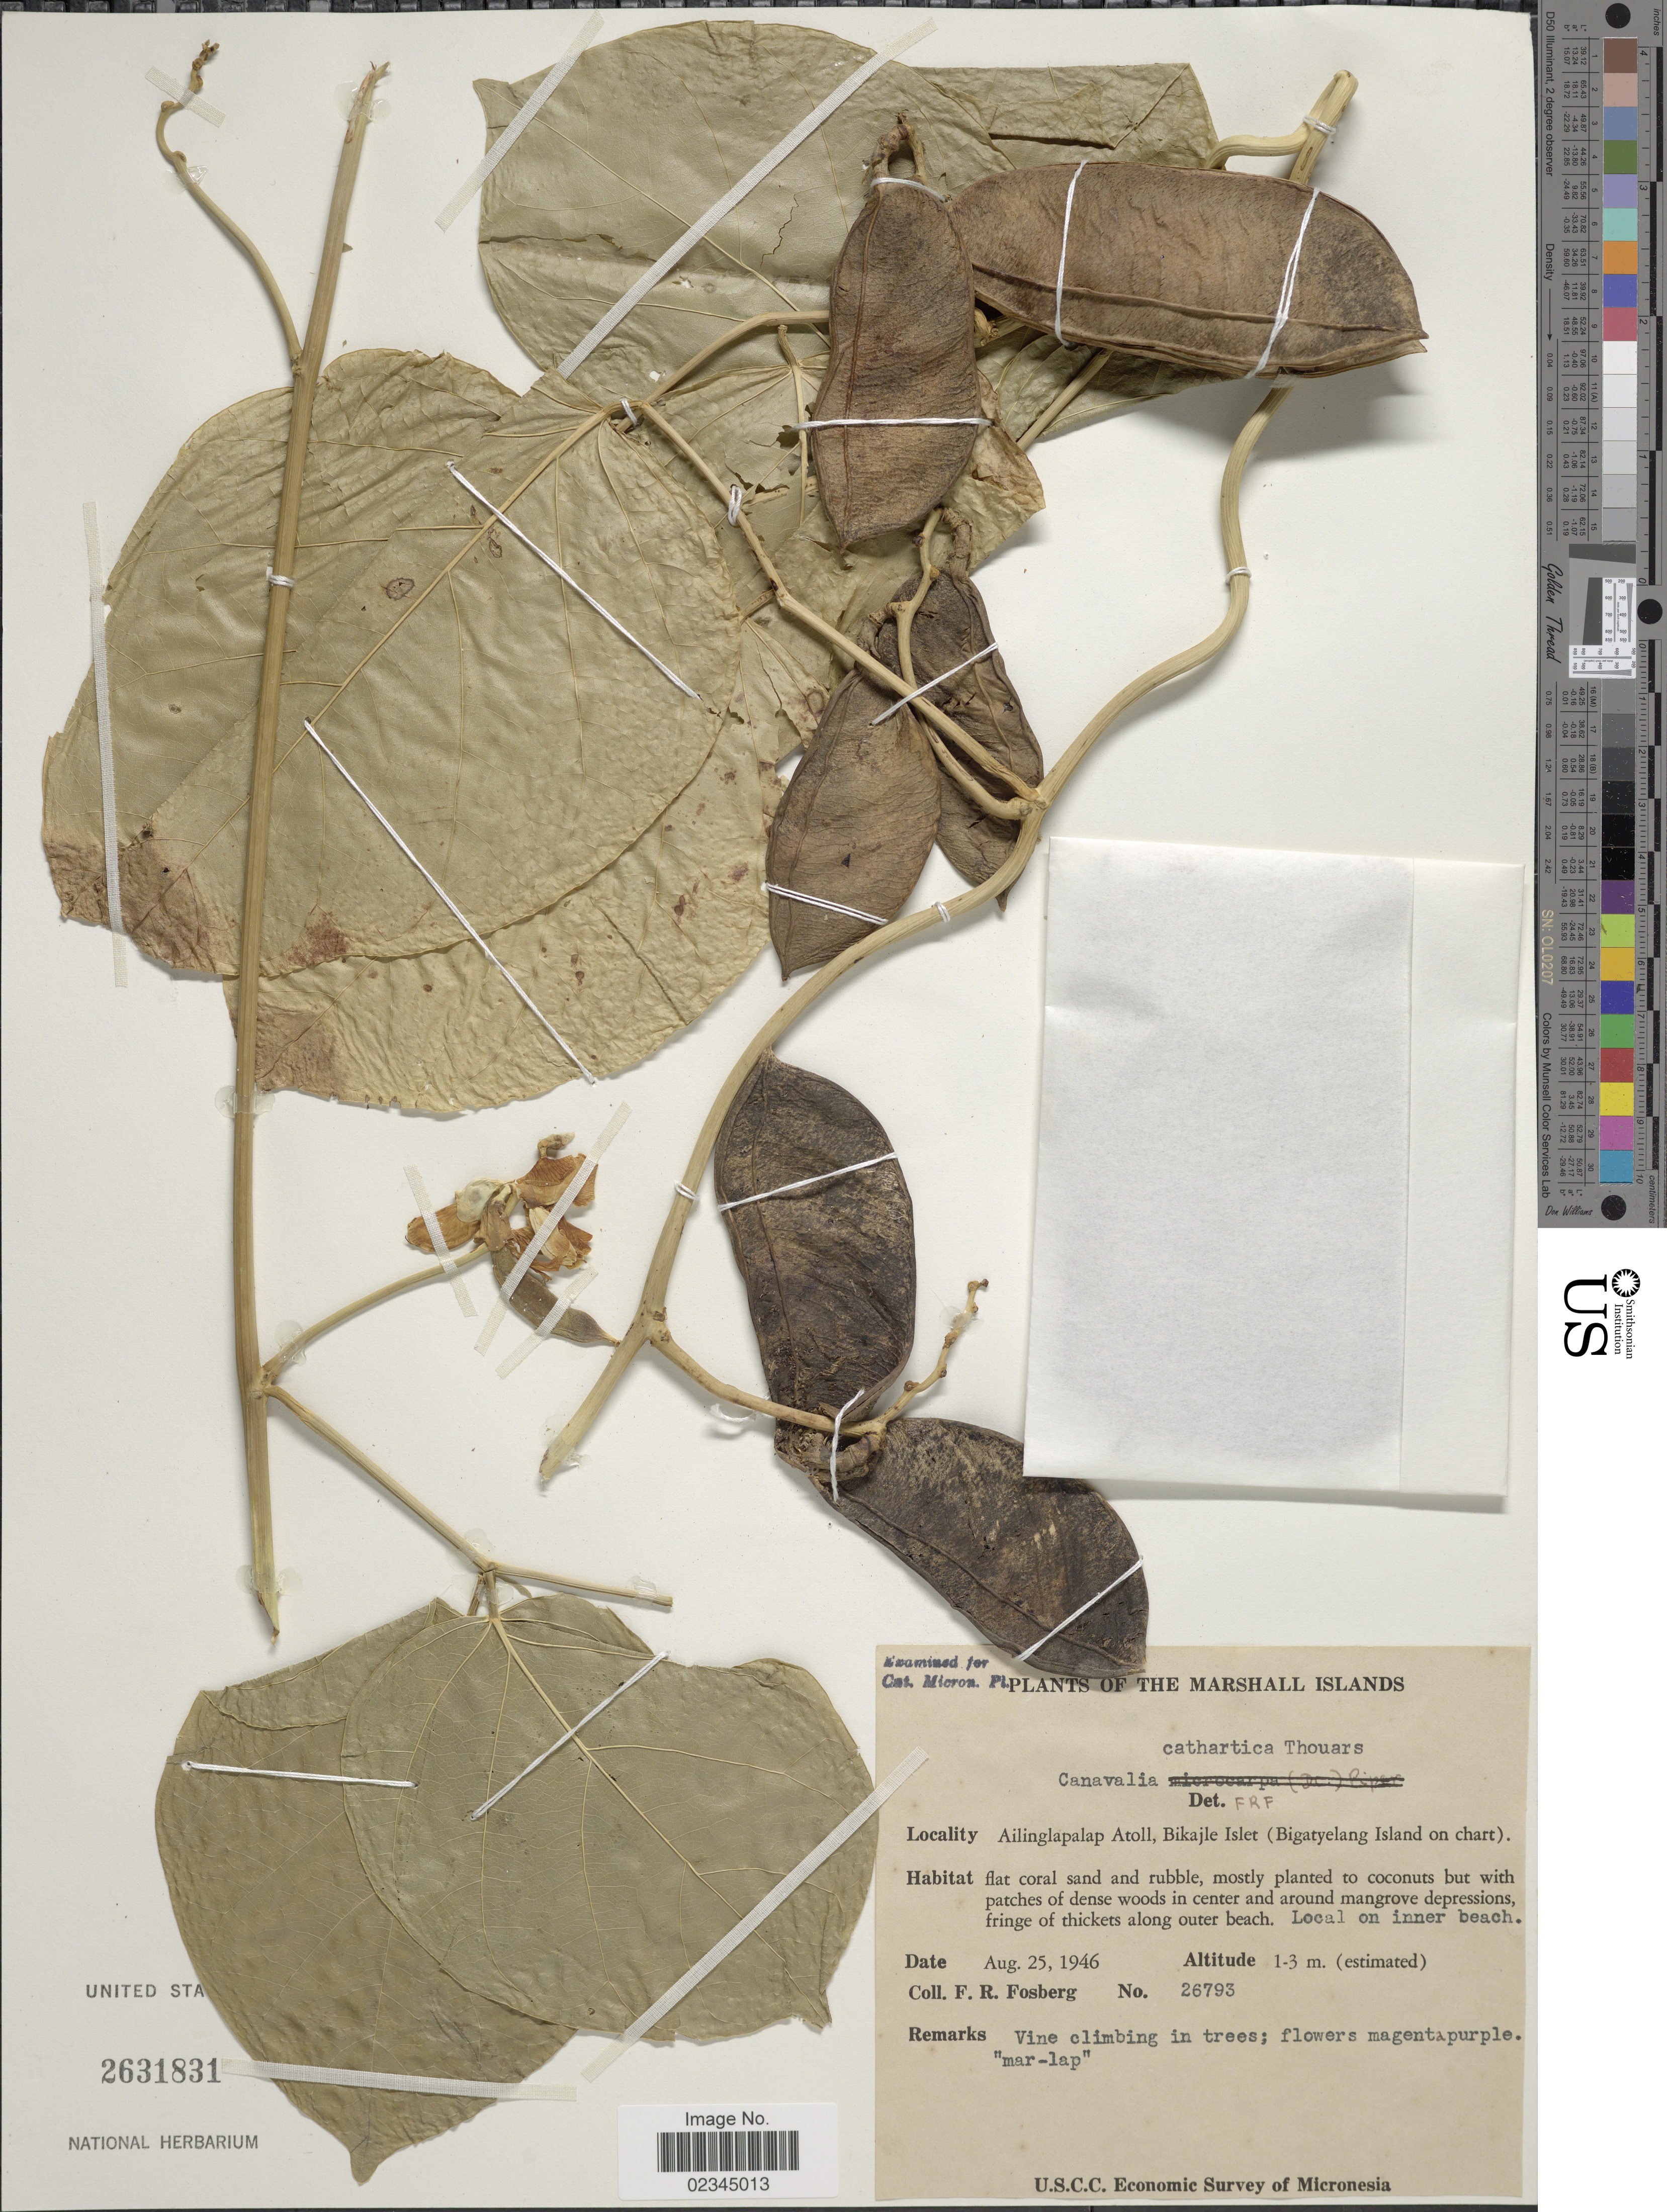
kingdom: Plantae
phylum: Tracheophyta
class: Magnoliopsida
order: Fabales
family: Fabaceae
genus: Canavalia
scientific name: Canavalia cathartica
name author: Thouars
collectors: F. R. Fosberg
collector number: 26793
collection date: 1946-08-25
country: Marshall Islands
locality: Ailinglapalap Atoll, Bikajle Islet (Bigatyelang Island on chart)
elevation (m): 1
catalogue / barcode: US 2631831